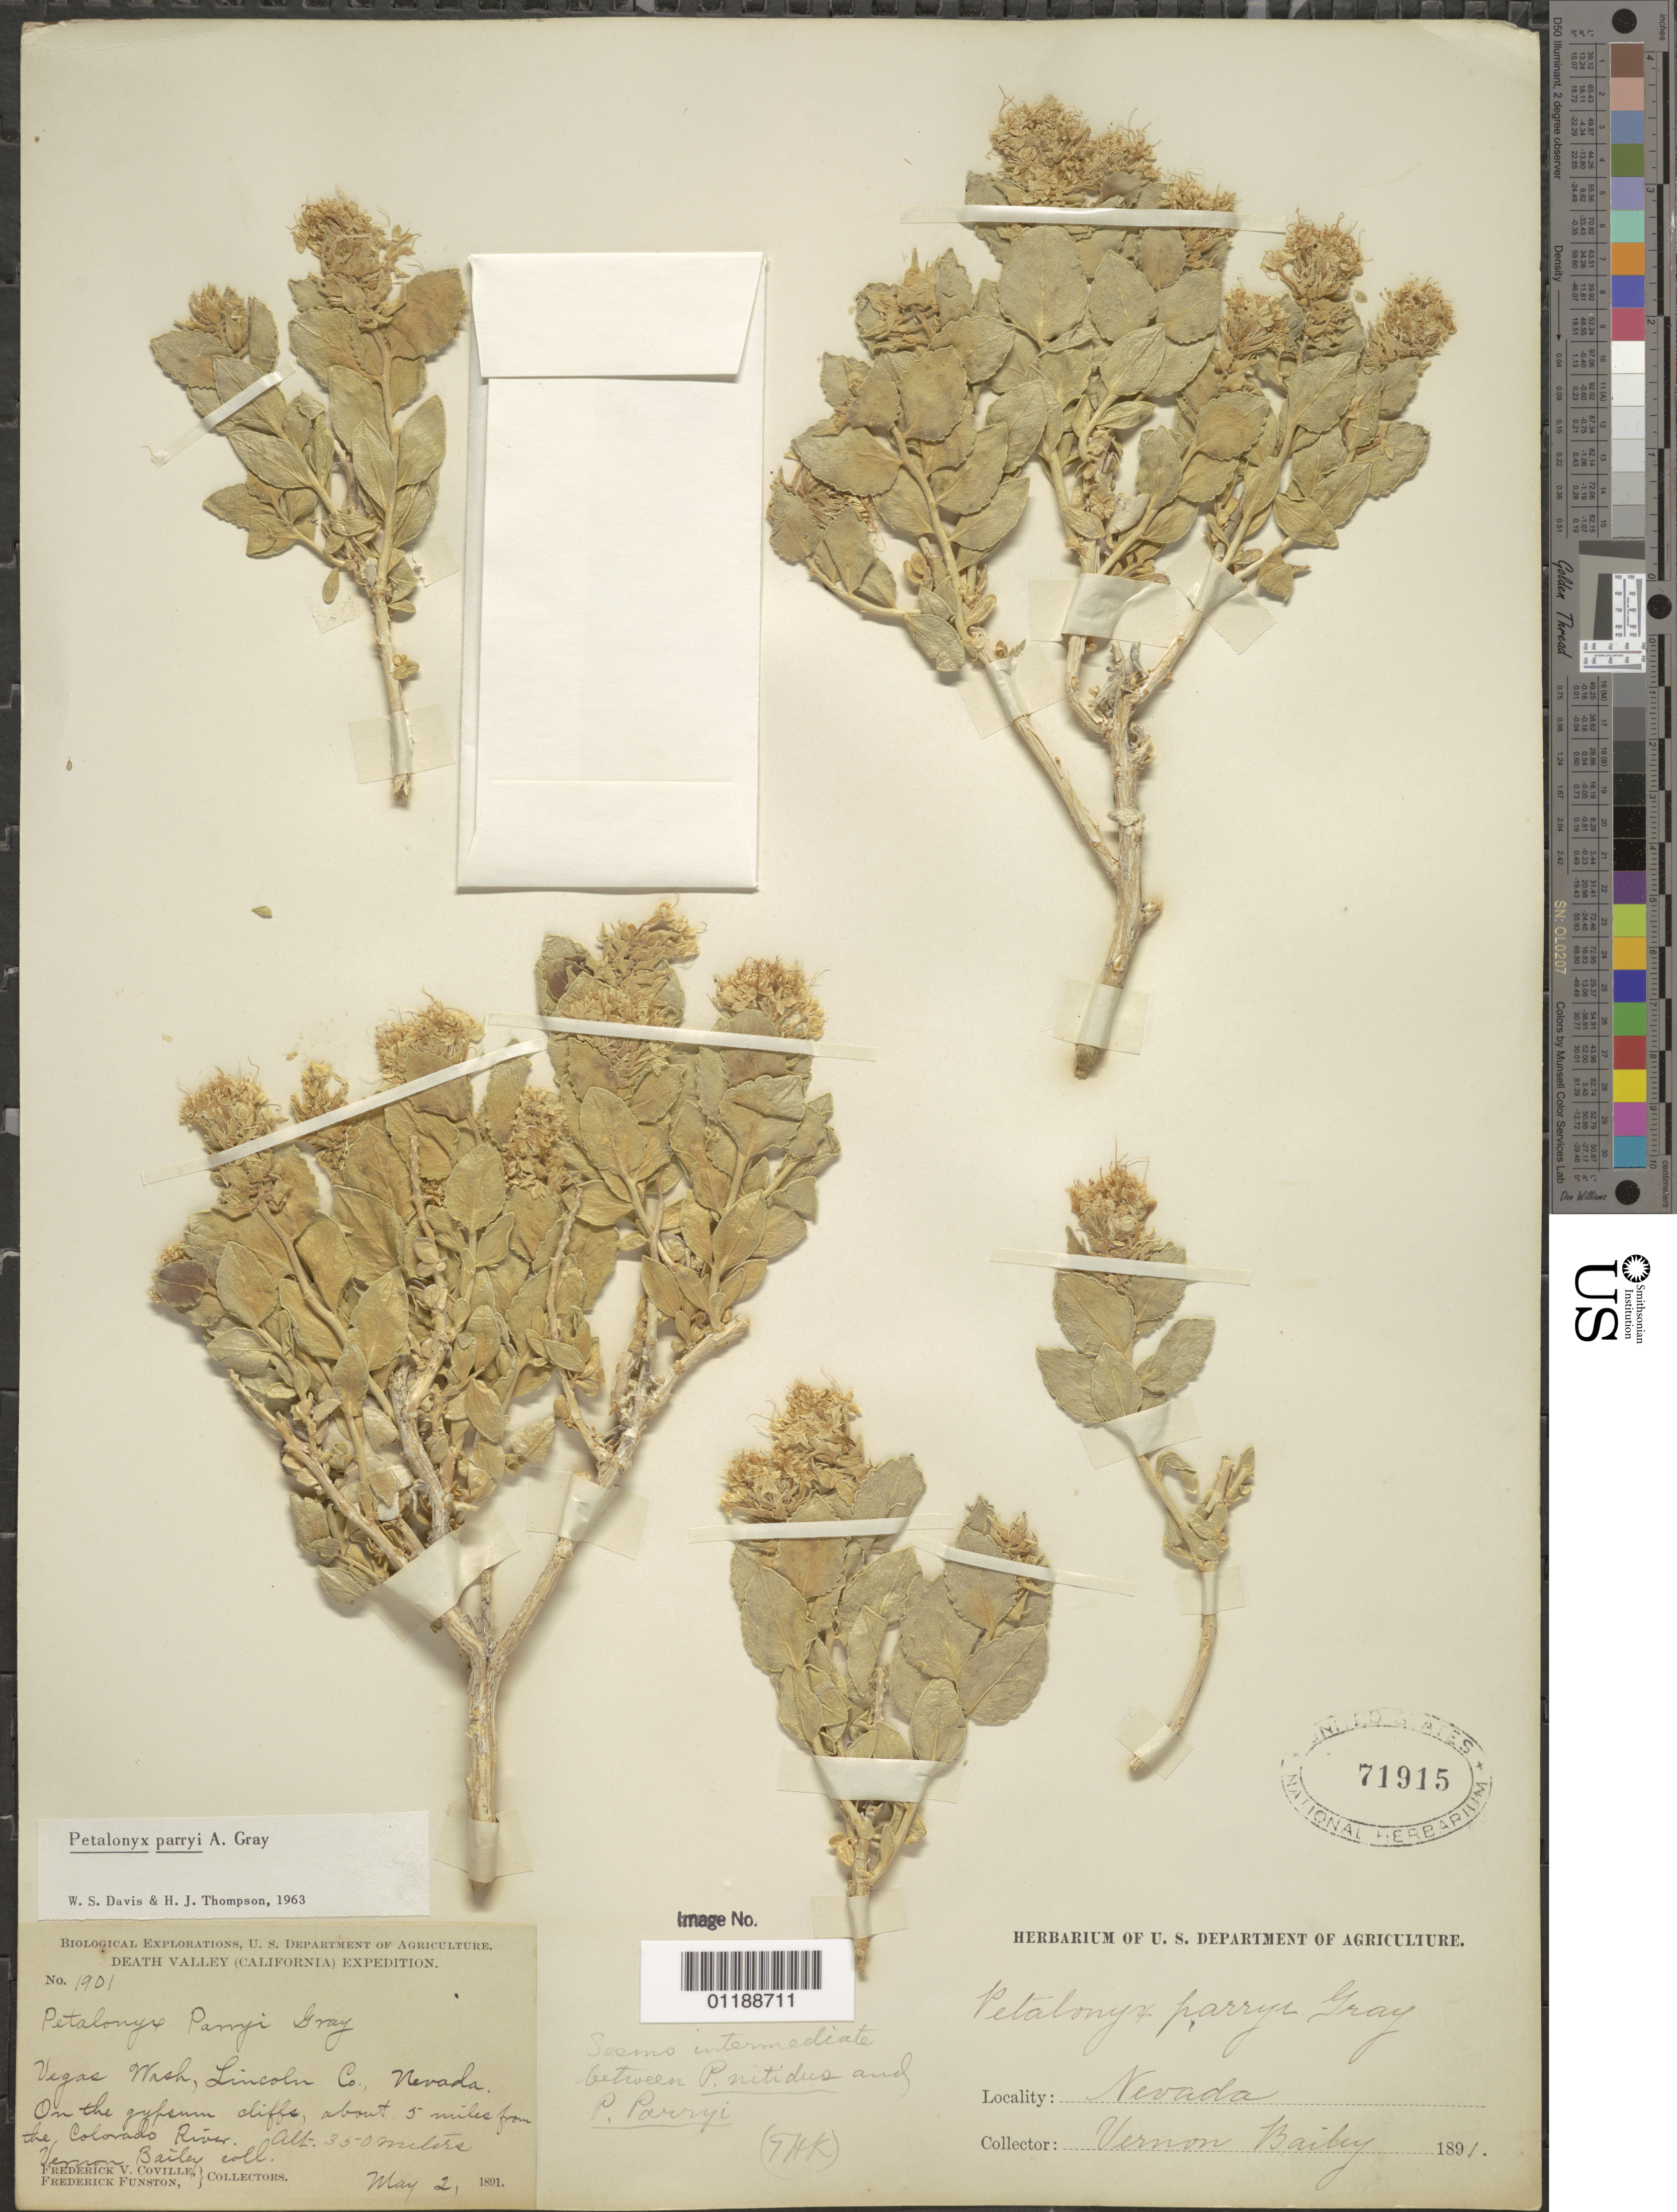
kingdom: Plantae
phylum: Tracheophyta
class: Magnoliopsida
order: Cornales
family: Loasaceae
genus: Petalonyx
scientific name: Petalonyx parryi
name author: A. Gray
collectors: V. O. Bailey, F. V. Coville & F. Funston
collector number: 1901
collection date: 1891-05-02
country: United States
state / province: Nevada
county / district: Lincoln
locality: Vegas Wash. On the gypsum cliffs, about 5 miles from the Colorado River.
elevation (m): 350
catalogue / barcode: US 71915